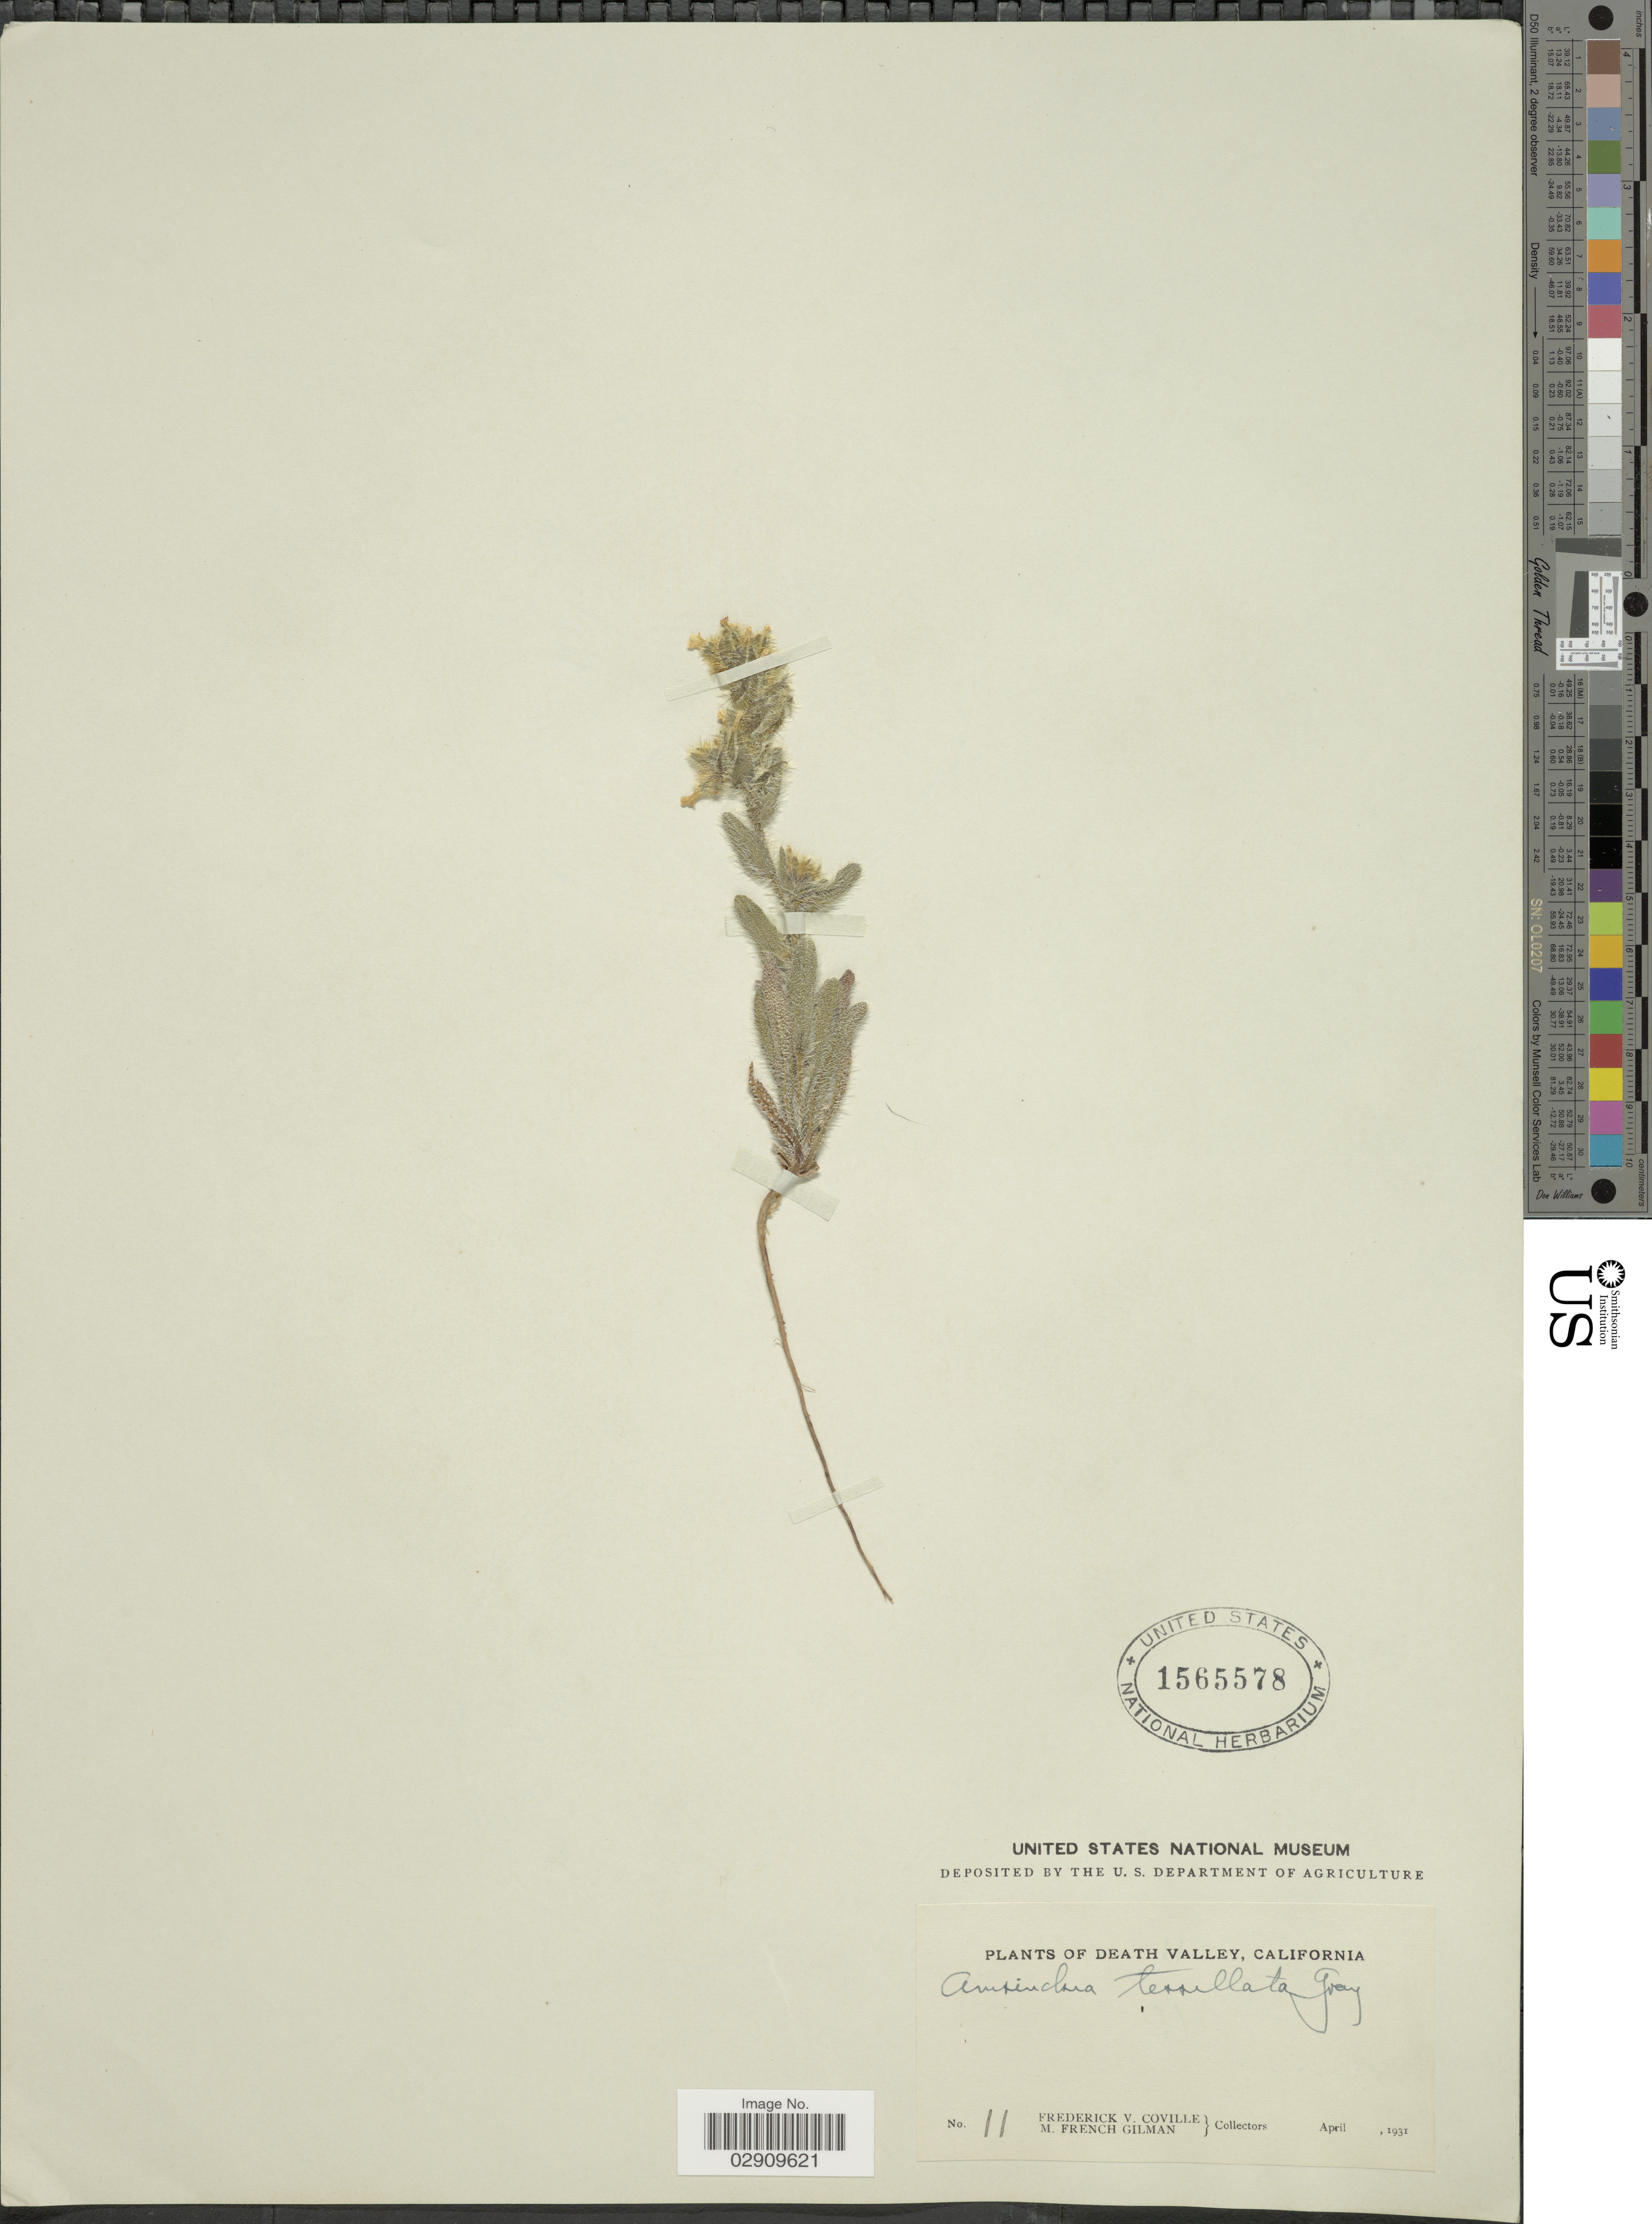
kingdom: Plantae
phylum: Tracheophyta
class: Magnoliopsida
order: Boraginales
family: Boraginaceae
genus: Amsinckia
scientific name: Amsinckia tessellata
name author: A. Gray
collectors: F. V. Coville & M. F. Gilman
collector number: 11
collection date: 1931-04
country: United States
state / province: California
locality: Death Valley.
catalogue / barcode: US 1565578